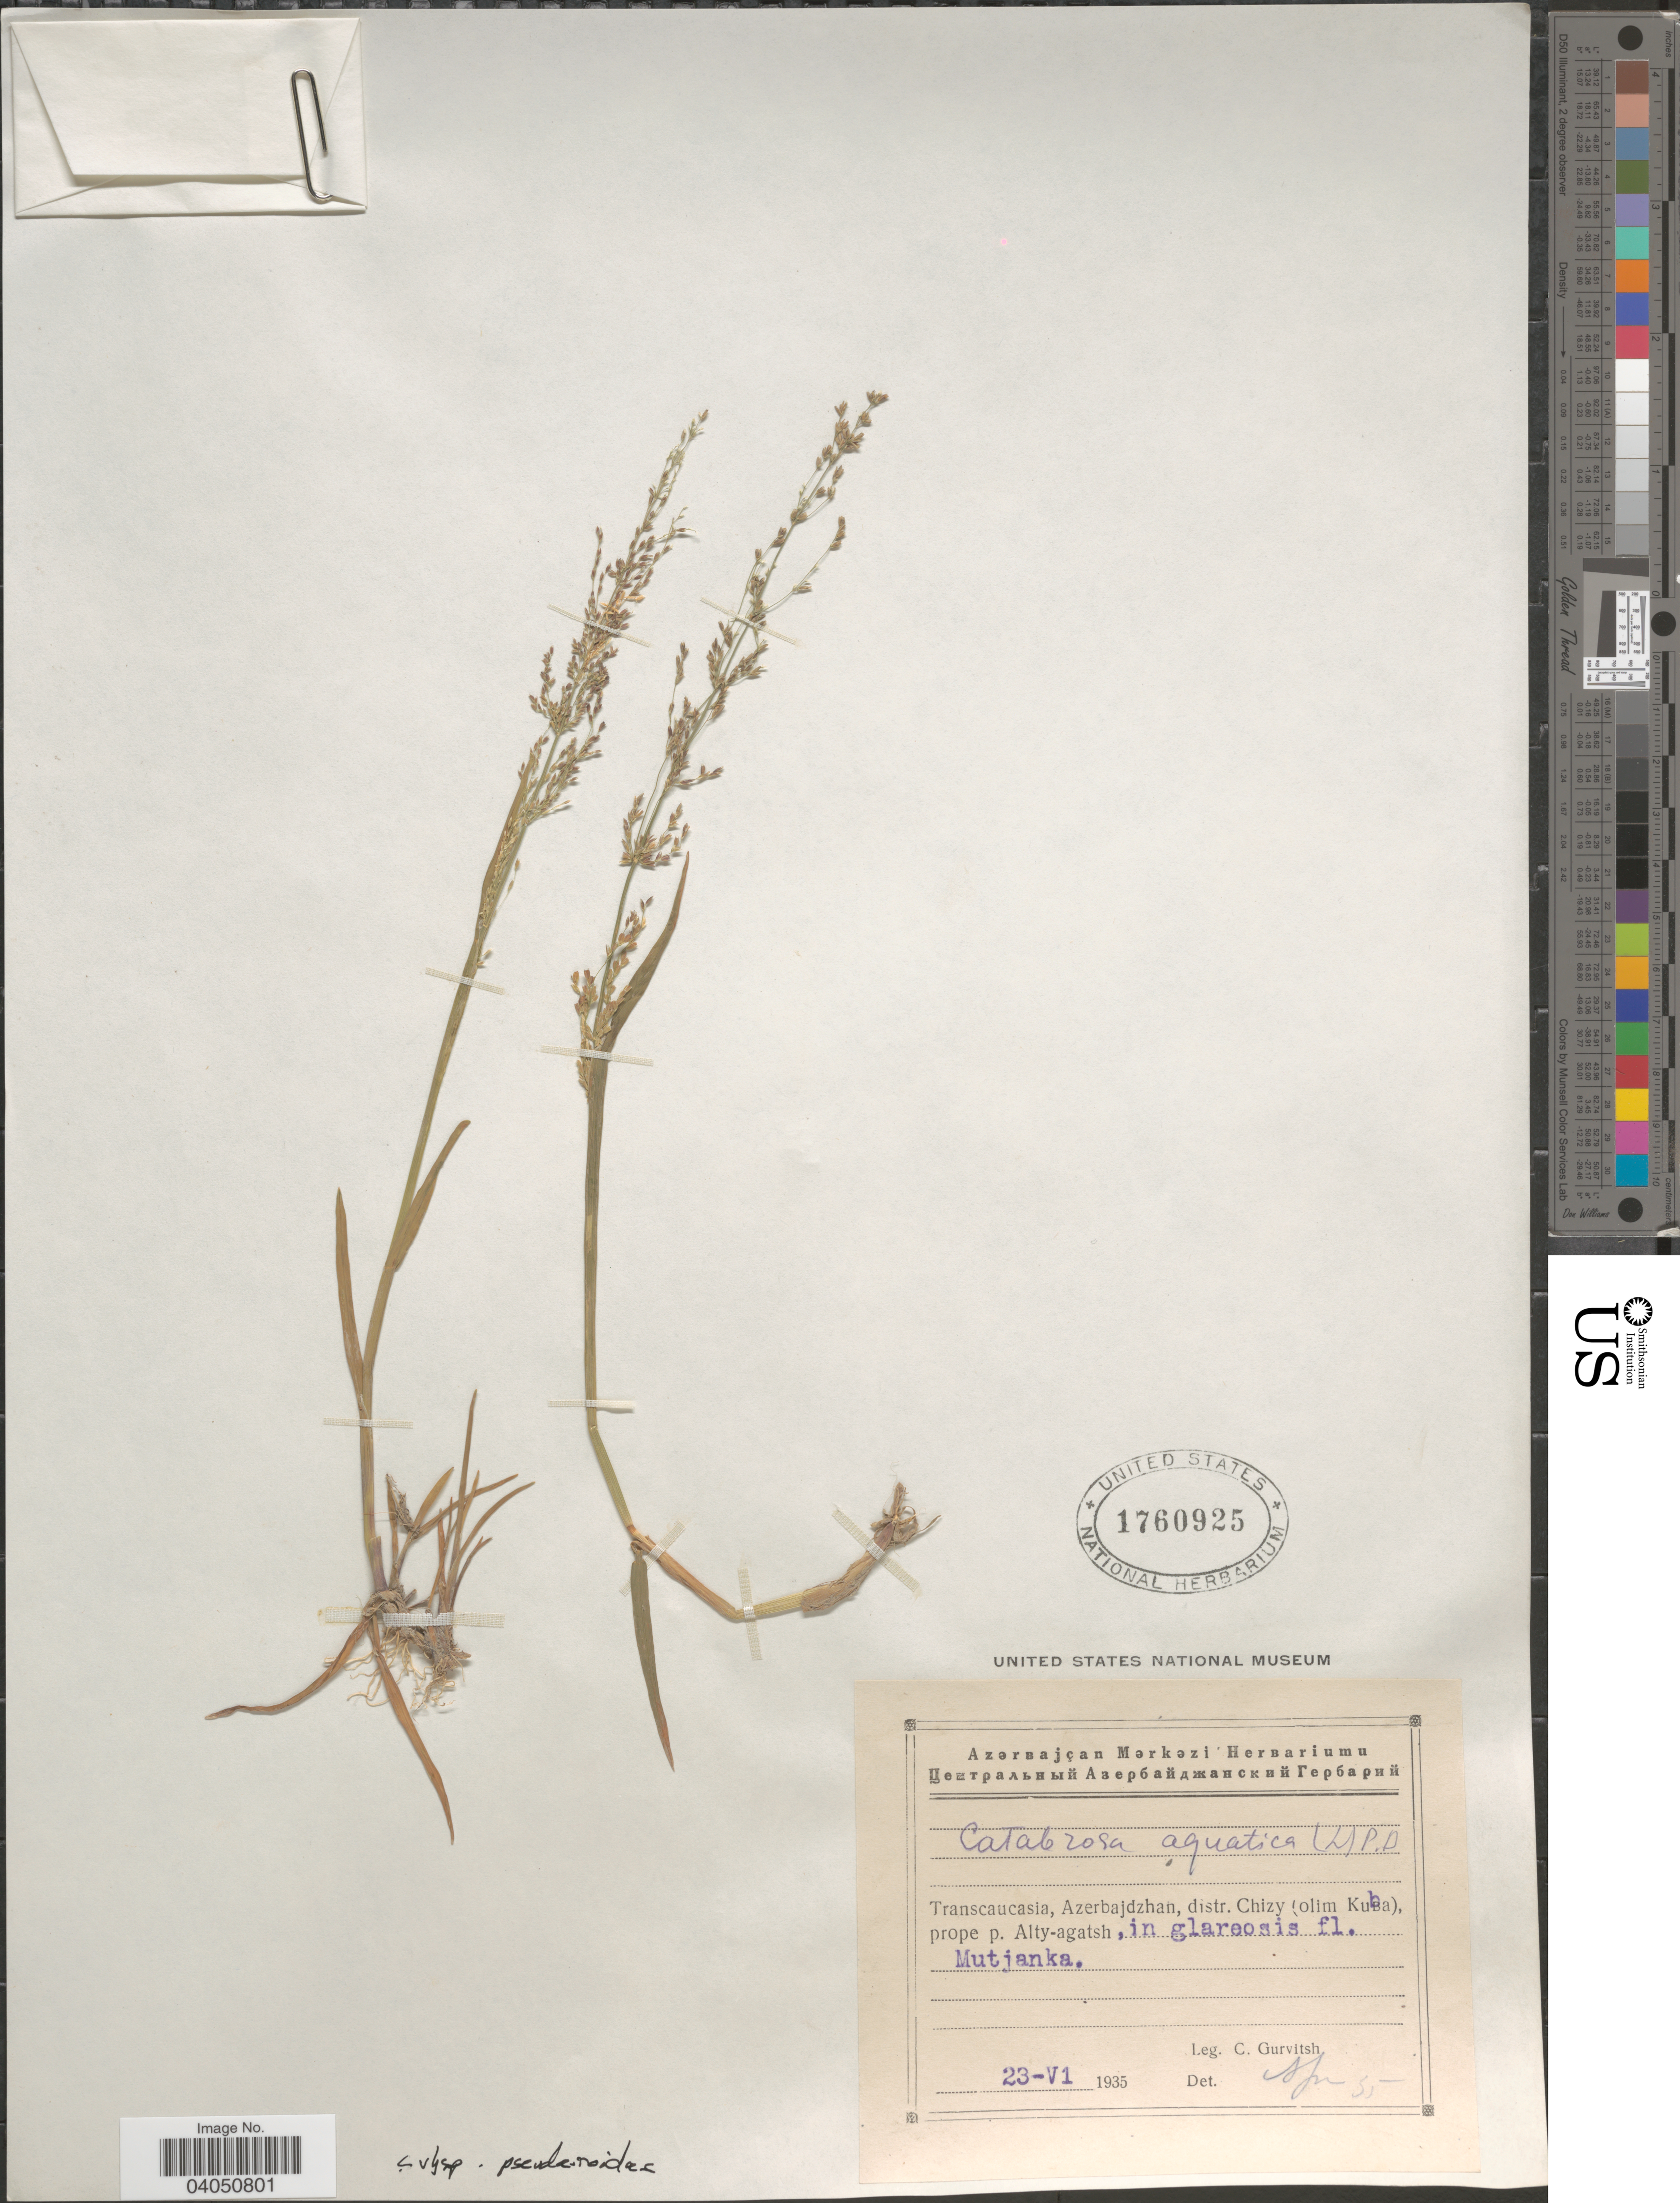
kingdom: Plantae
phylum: Tracheophyta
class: Liliopsida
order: Poales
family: Poaceae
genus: Catabrosa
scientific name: Catabrosa aquatica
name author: (L.) P. Beauv.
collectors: C. Gurvitsh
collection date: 1935-06-23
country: Azerbaijan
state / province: Quba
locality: Transcaucasica, Azerbajdzhan, distr. Chizy (olim Kuba), prope p. Alty-agatsh, in glareosis fl. Mutjanka.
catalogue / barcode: US 1760925